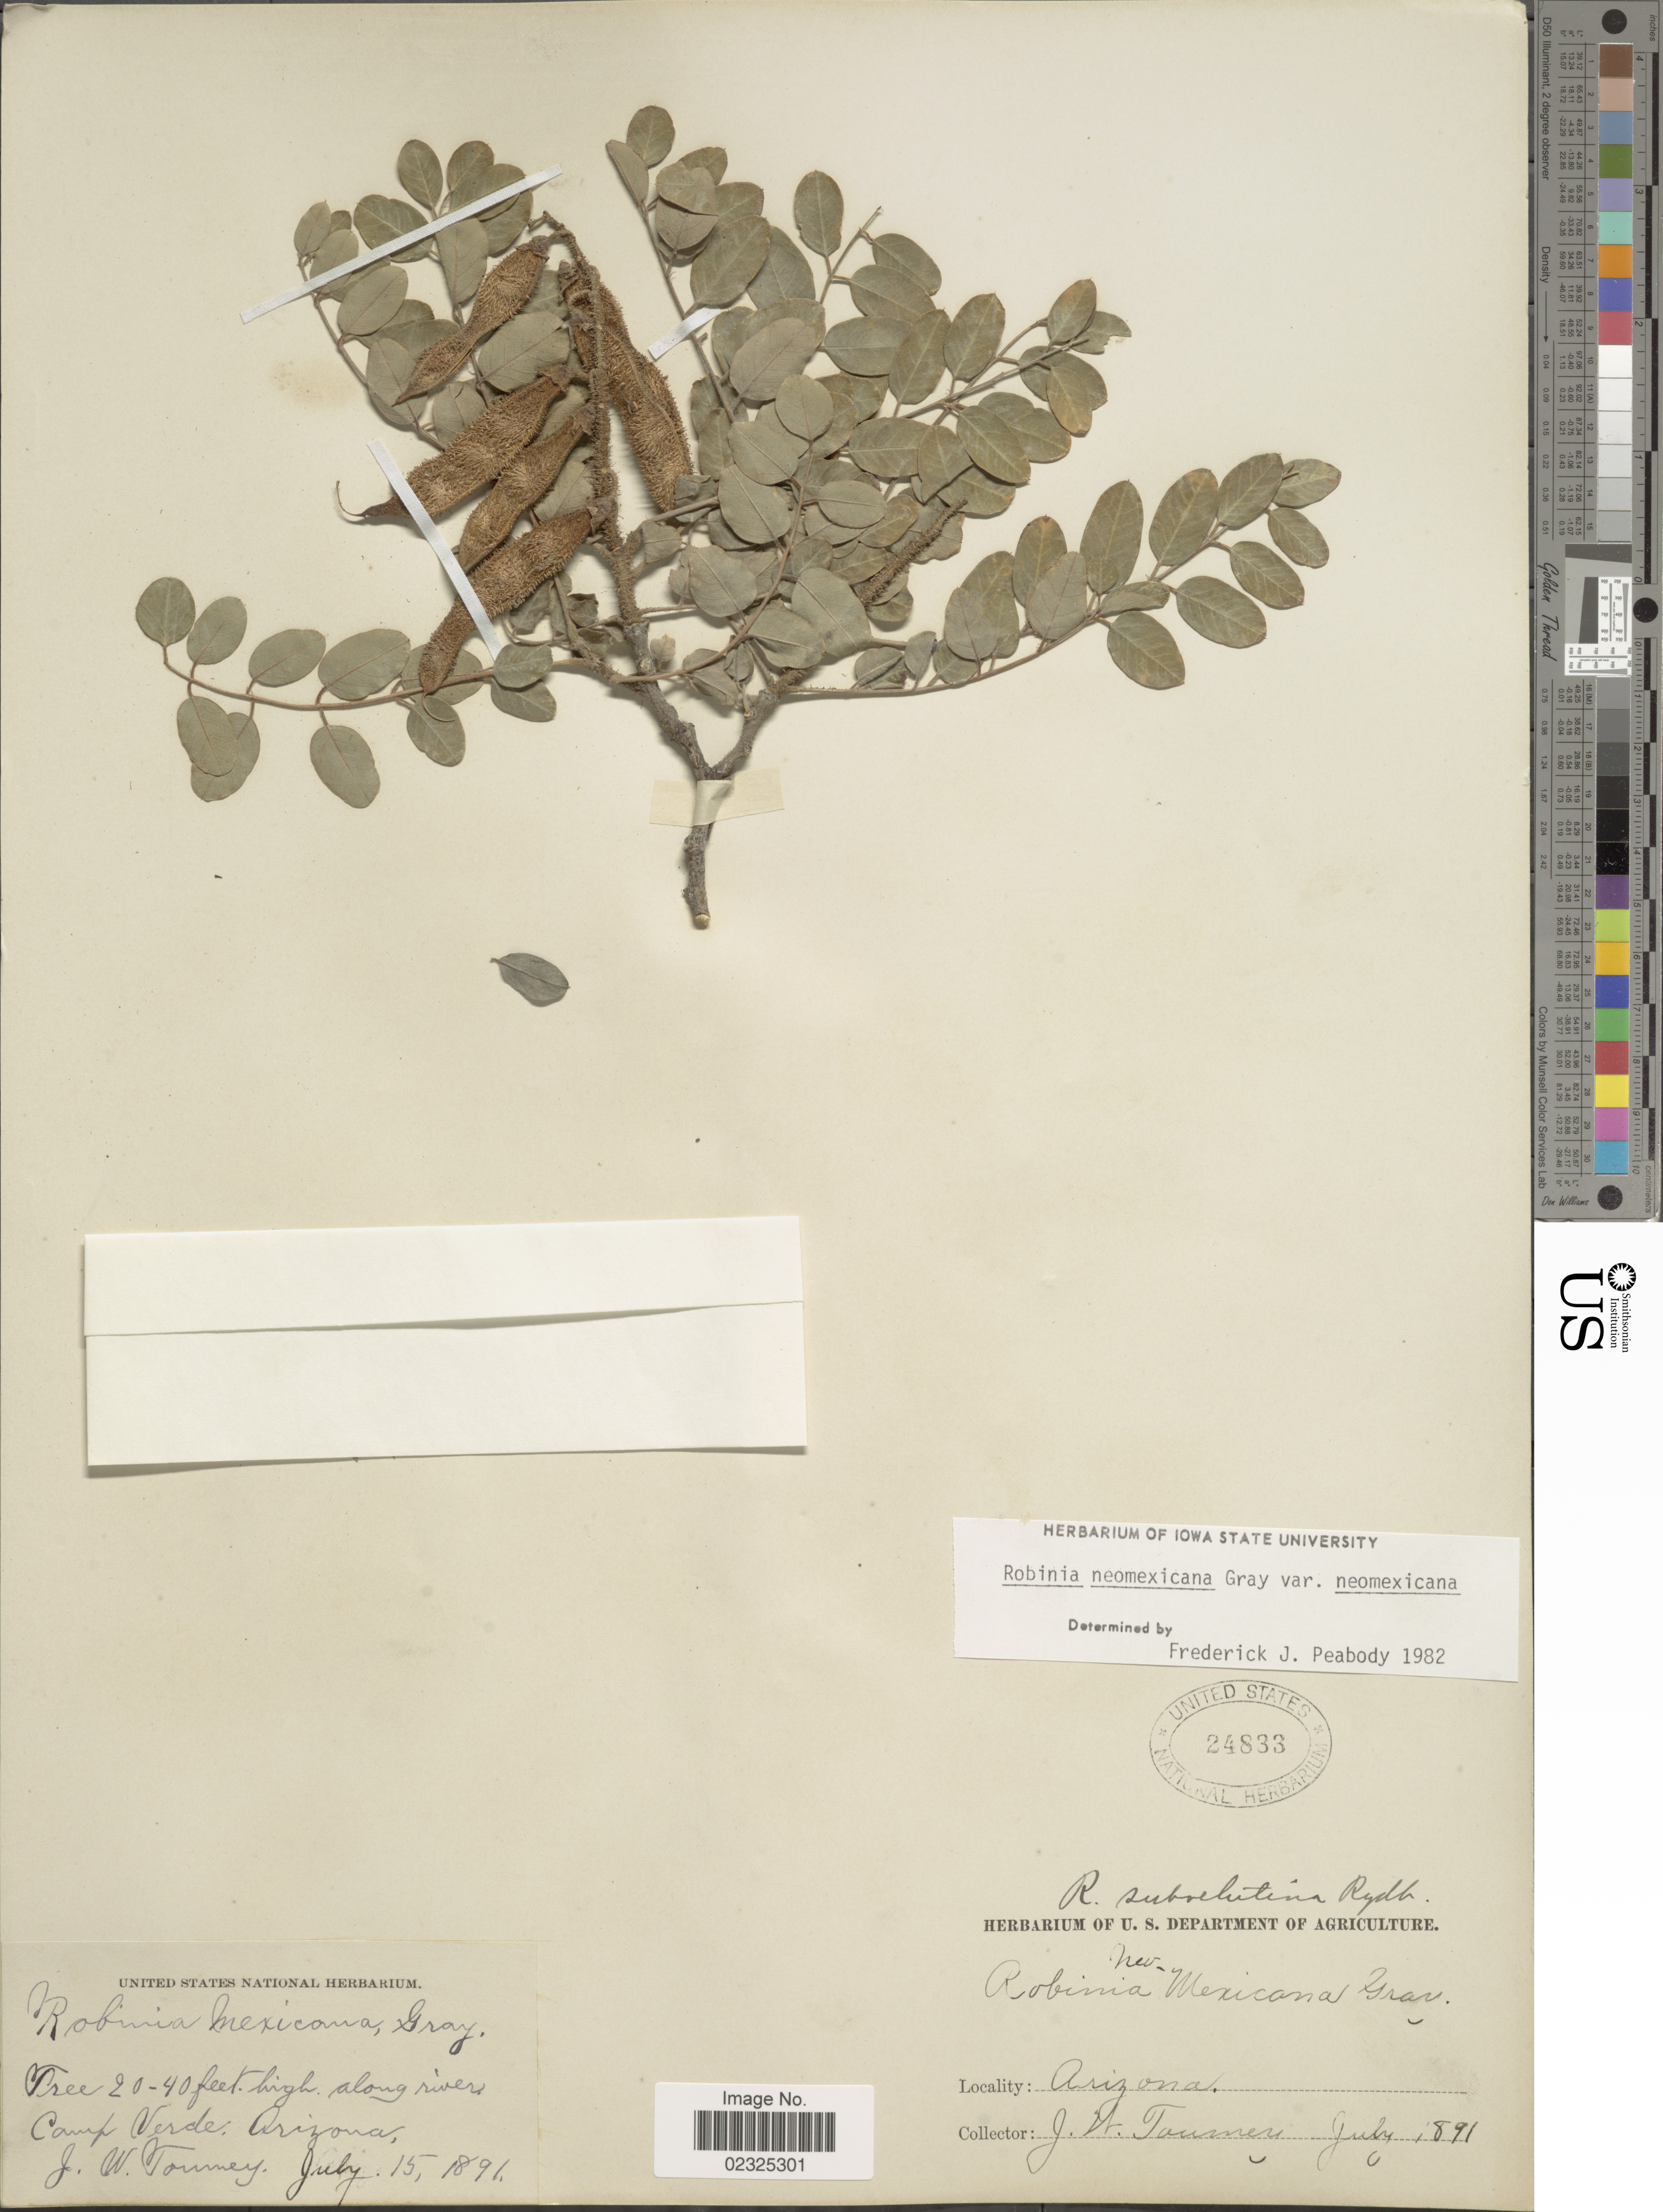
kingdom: Plantae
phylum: Tracheophyta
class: Magnoliopsida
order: Fabales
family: Fabaceae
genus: Robinia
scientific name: Robinia neomexicana var. neomexicana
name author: A. Gray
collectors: J. W. Toumey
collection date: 1891-07-15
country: United States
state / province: Arizona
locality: Along river, Camp Verde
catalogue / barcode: US 24833